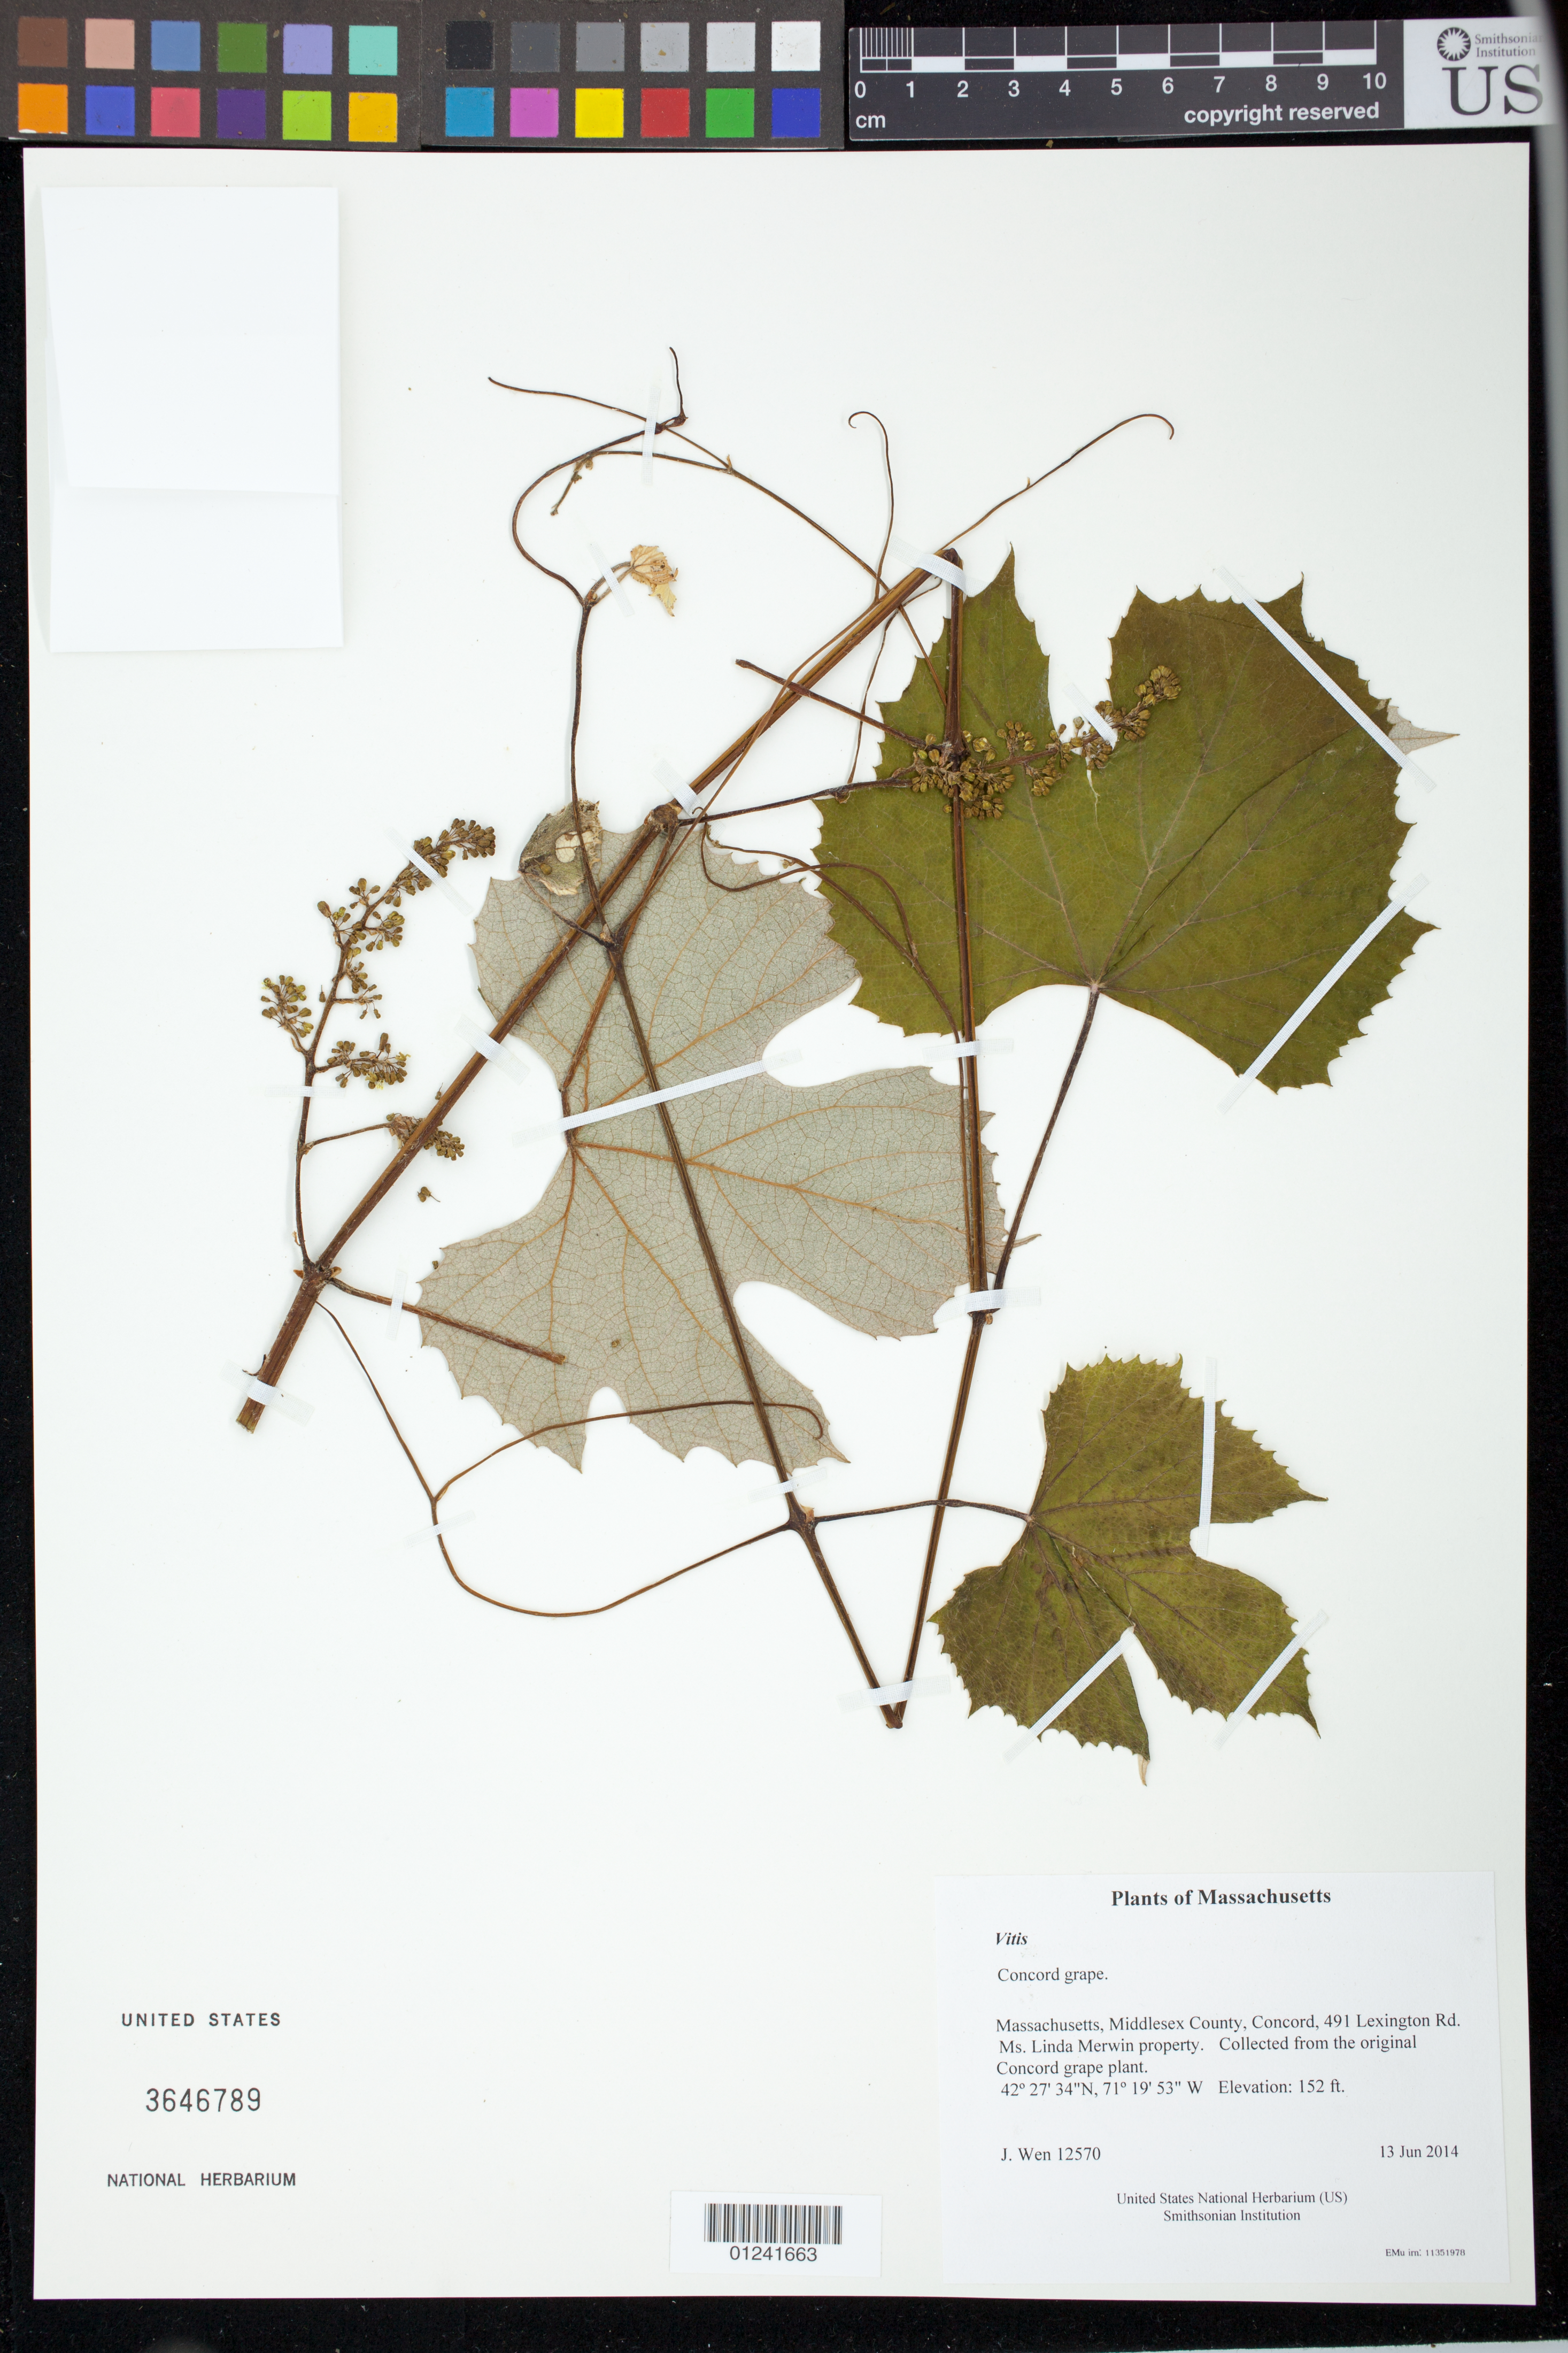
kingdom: Plantae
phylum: Tracheophyta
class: Magnoliopsida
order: Vitales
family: Vitaceae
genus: Vitis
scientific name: Vitis sp.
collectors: J. Wen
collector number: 12570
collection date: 2014-06-13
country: United States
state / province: Massachusetts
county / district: Middlesex County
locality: Concord, 491 Lexington Rd. Ms. Linda Merwin property. Collected from the original concord grape plant.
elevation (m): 46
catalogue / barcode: US 3646789